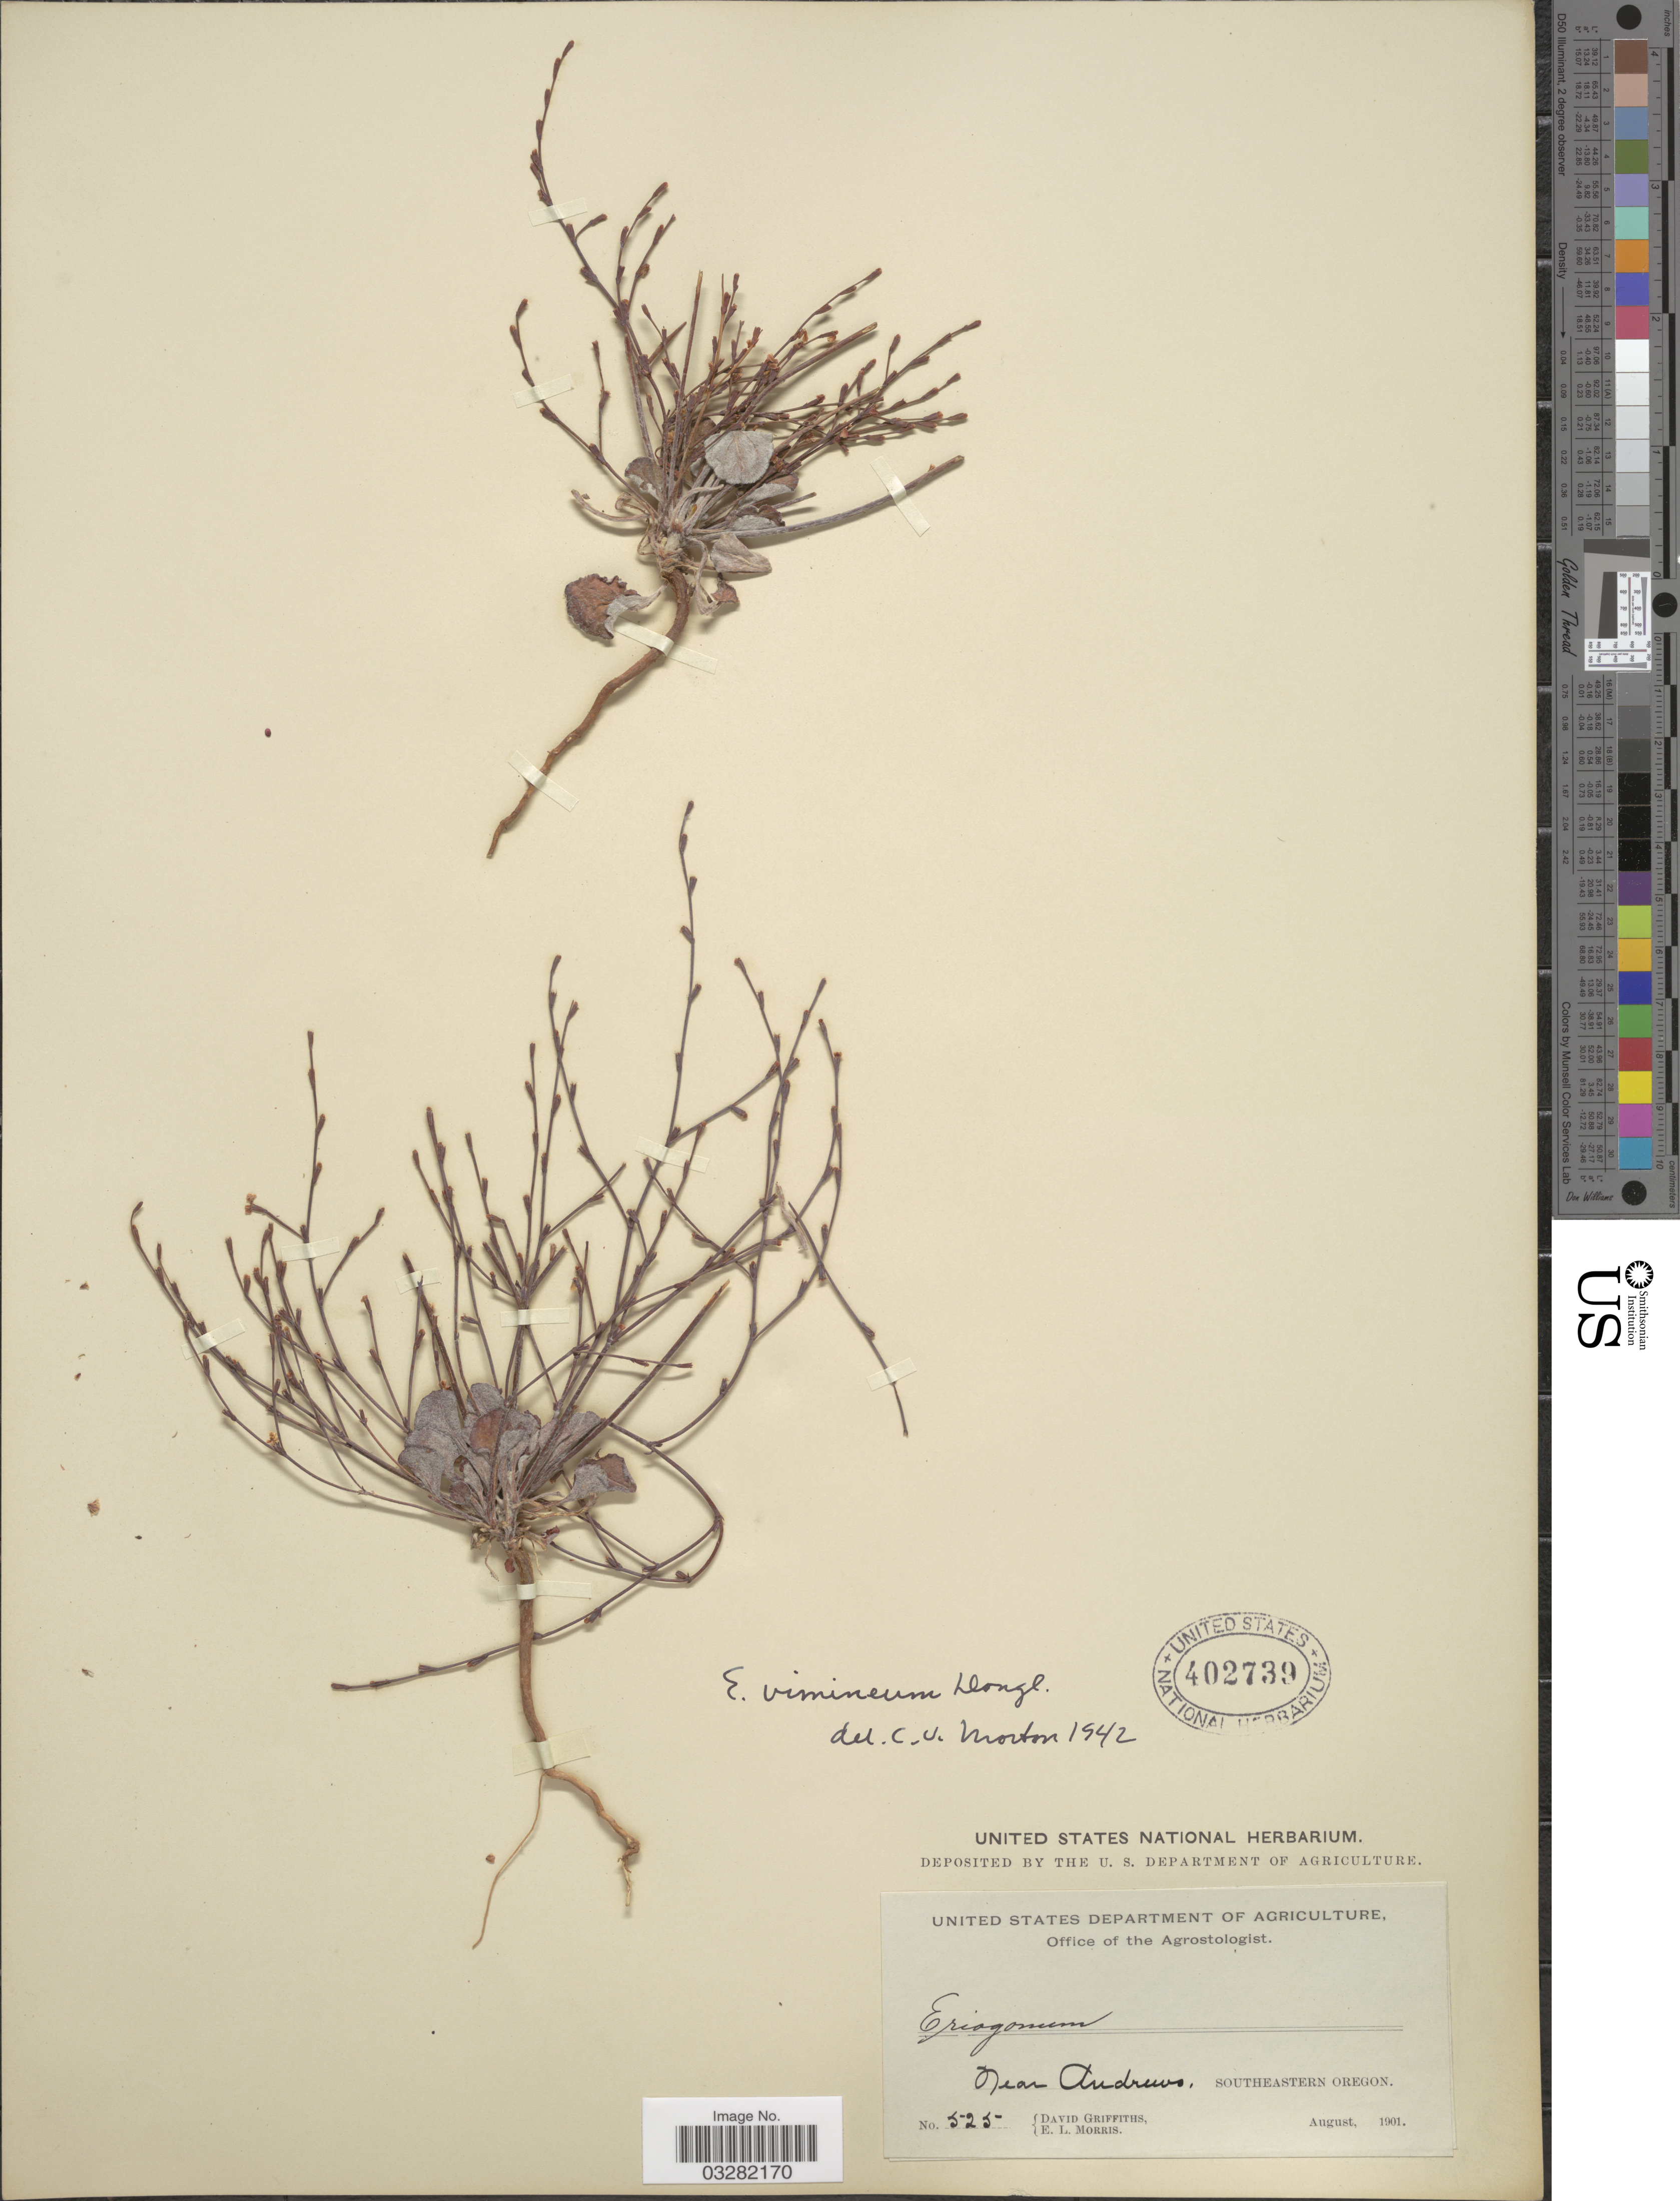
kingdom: Plantae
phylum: Tracheophyta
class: Magnoliopsida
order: Caryophyllales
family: Polygonaceae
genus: Eriogonum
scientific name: Eriogonum vimineum var. vimineum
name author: Douglas ex Benth.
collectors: D. Griffiths & E. Morris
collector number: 525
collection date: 1901-08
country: United States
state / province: Oregon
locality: Near Andrews, Southeastern Oregon.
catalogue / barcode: US 402739